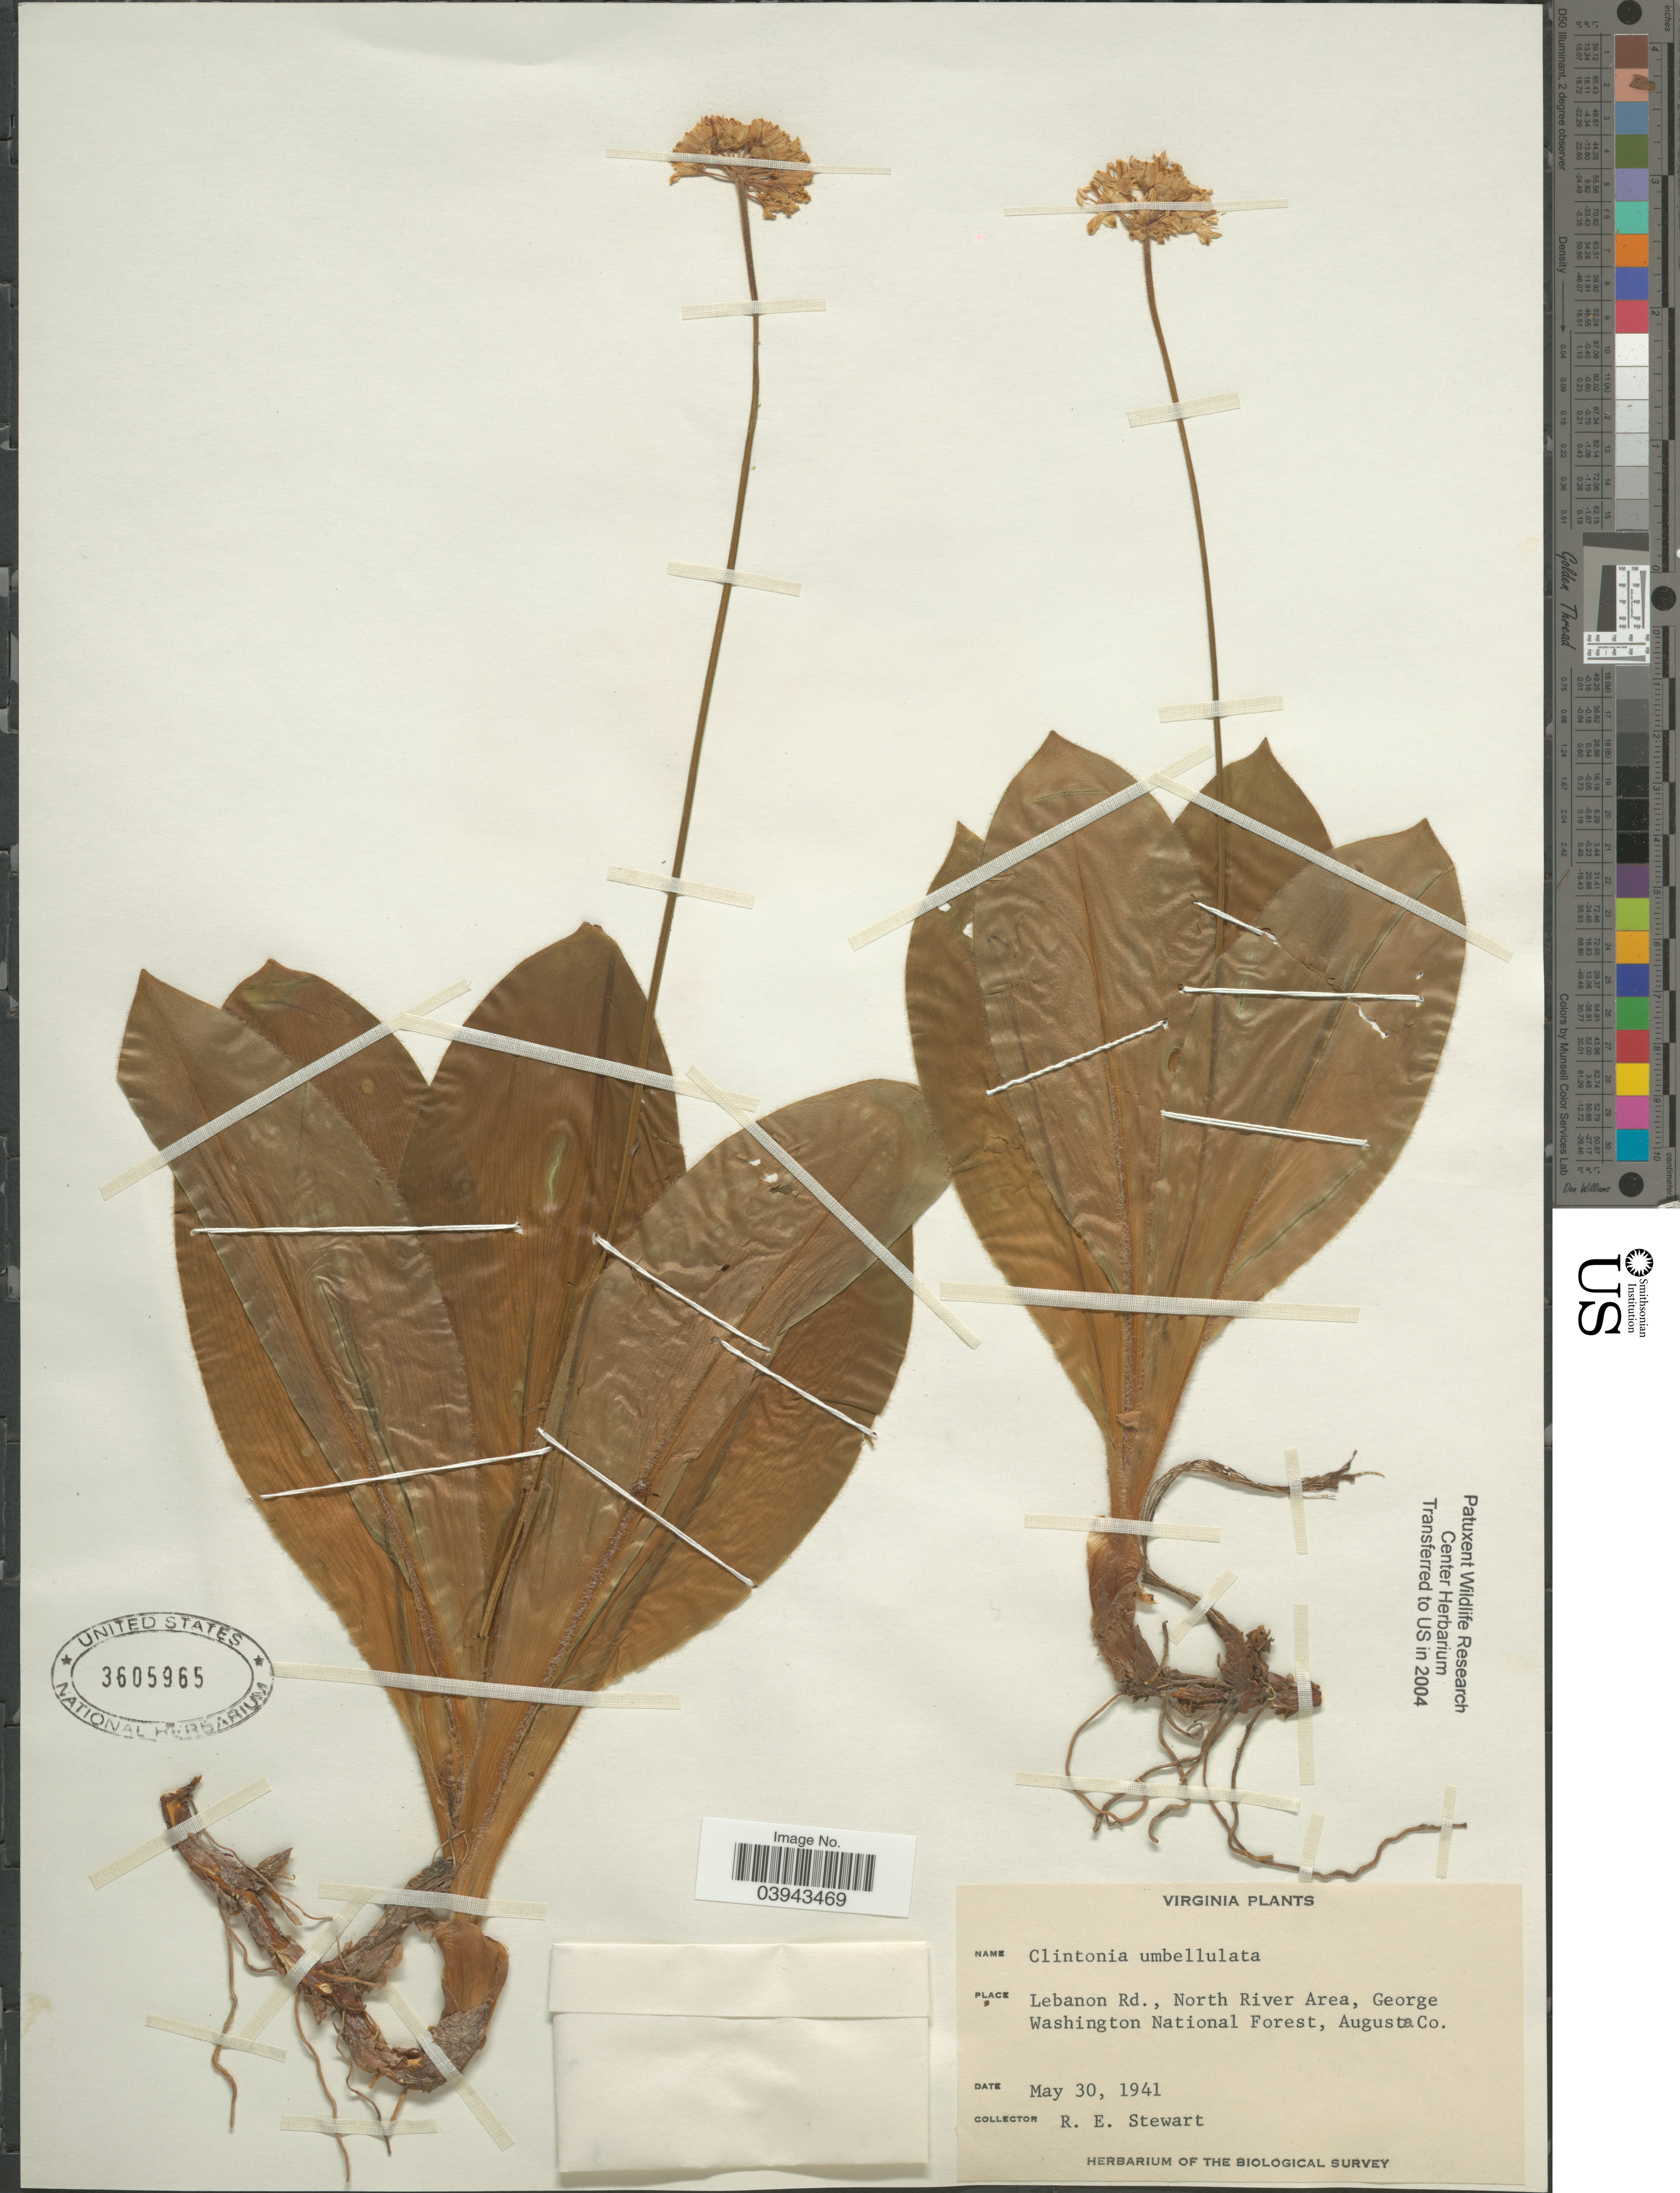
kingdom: Plantae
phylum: Tracheophyta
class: Liliopsida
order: Liliales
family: Liliaceae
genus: Clintonia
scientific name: Clintonia umbellulata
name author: (Michx.) Morong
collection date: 1941-05-30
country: United States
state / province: Virginia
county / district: Augusta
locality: Lebanon Rd., North River Area, George Washington National Forest, Augusta Co.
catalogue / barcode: US 3605965